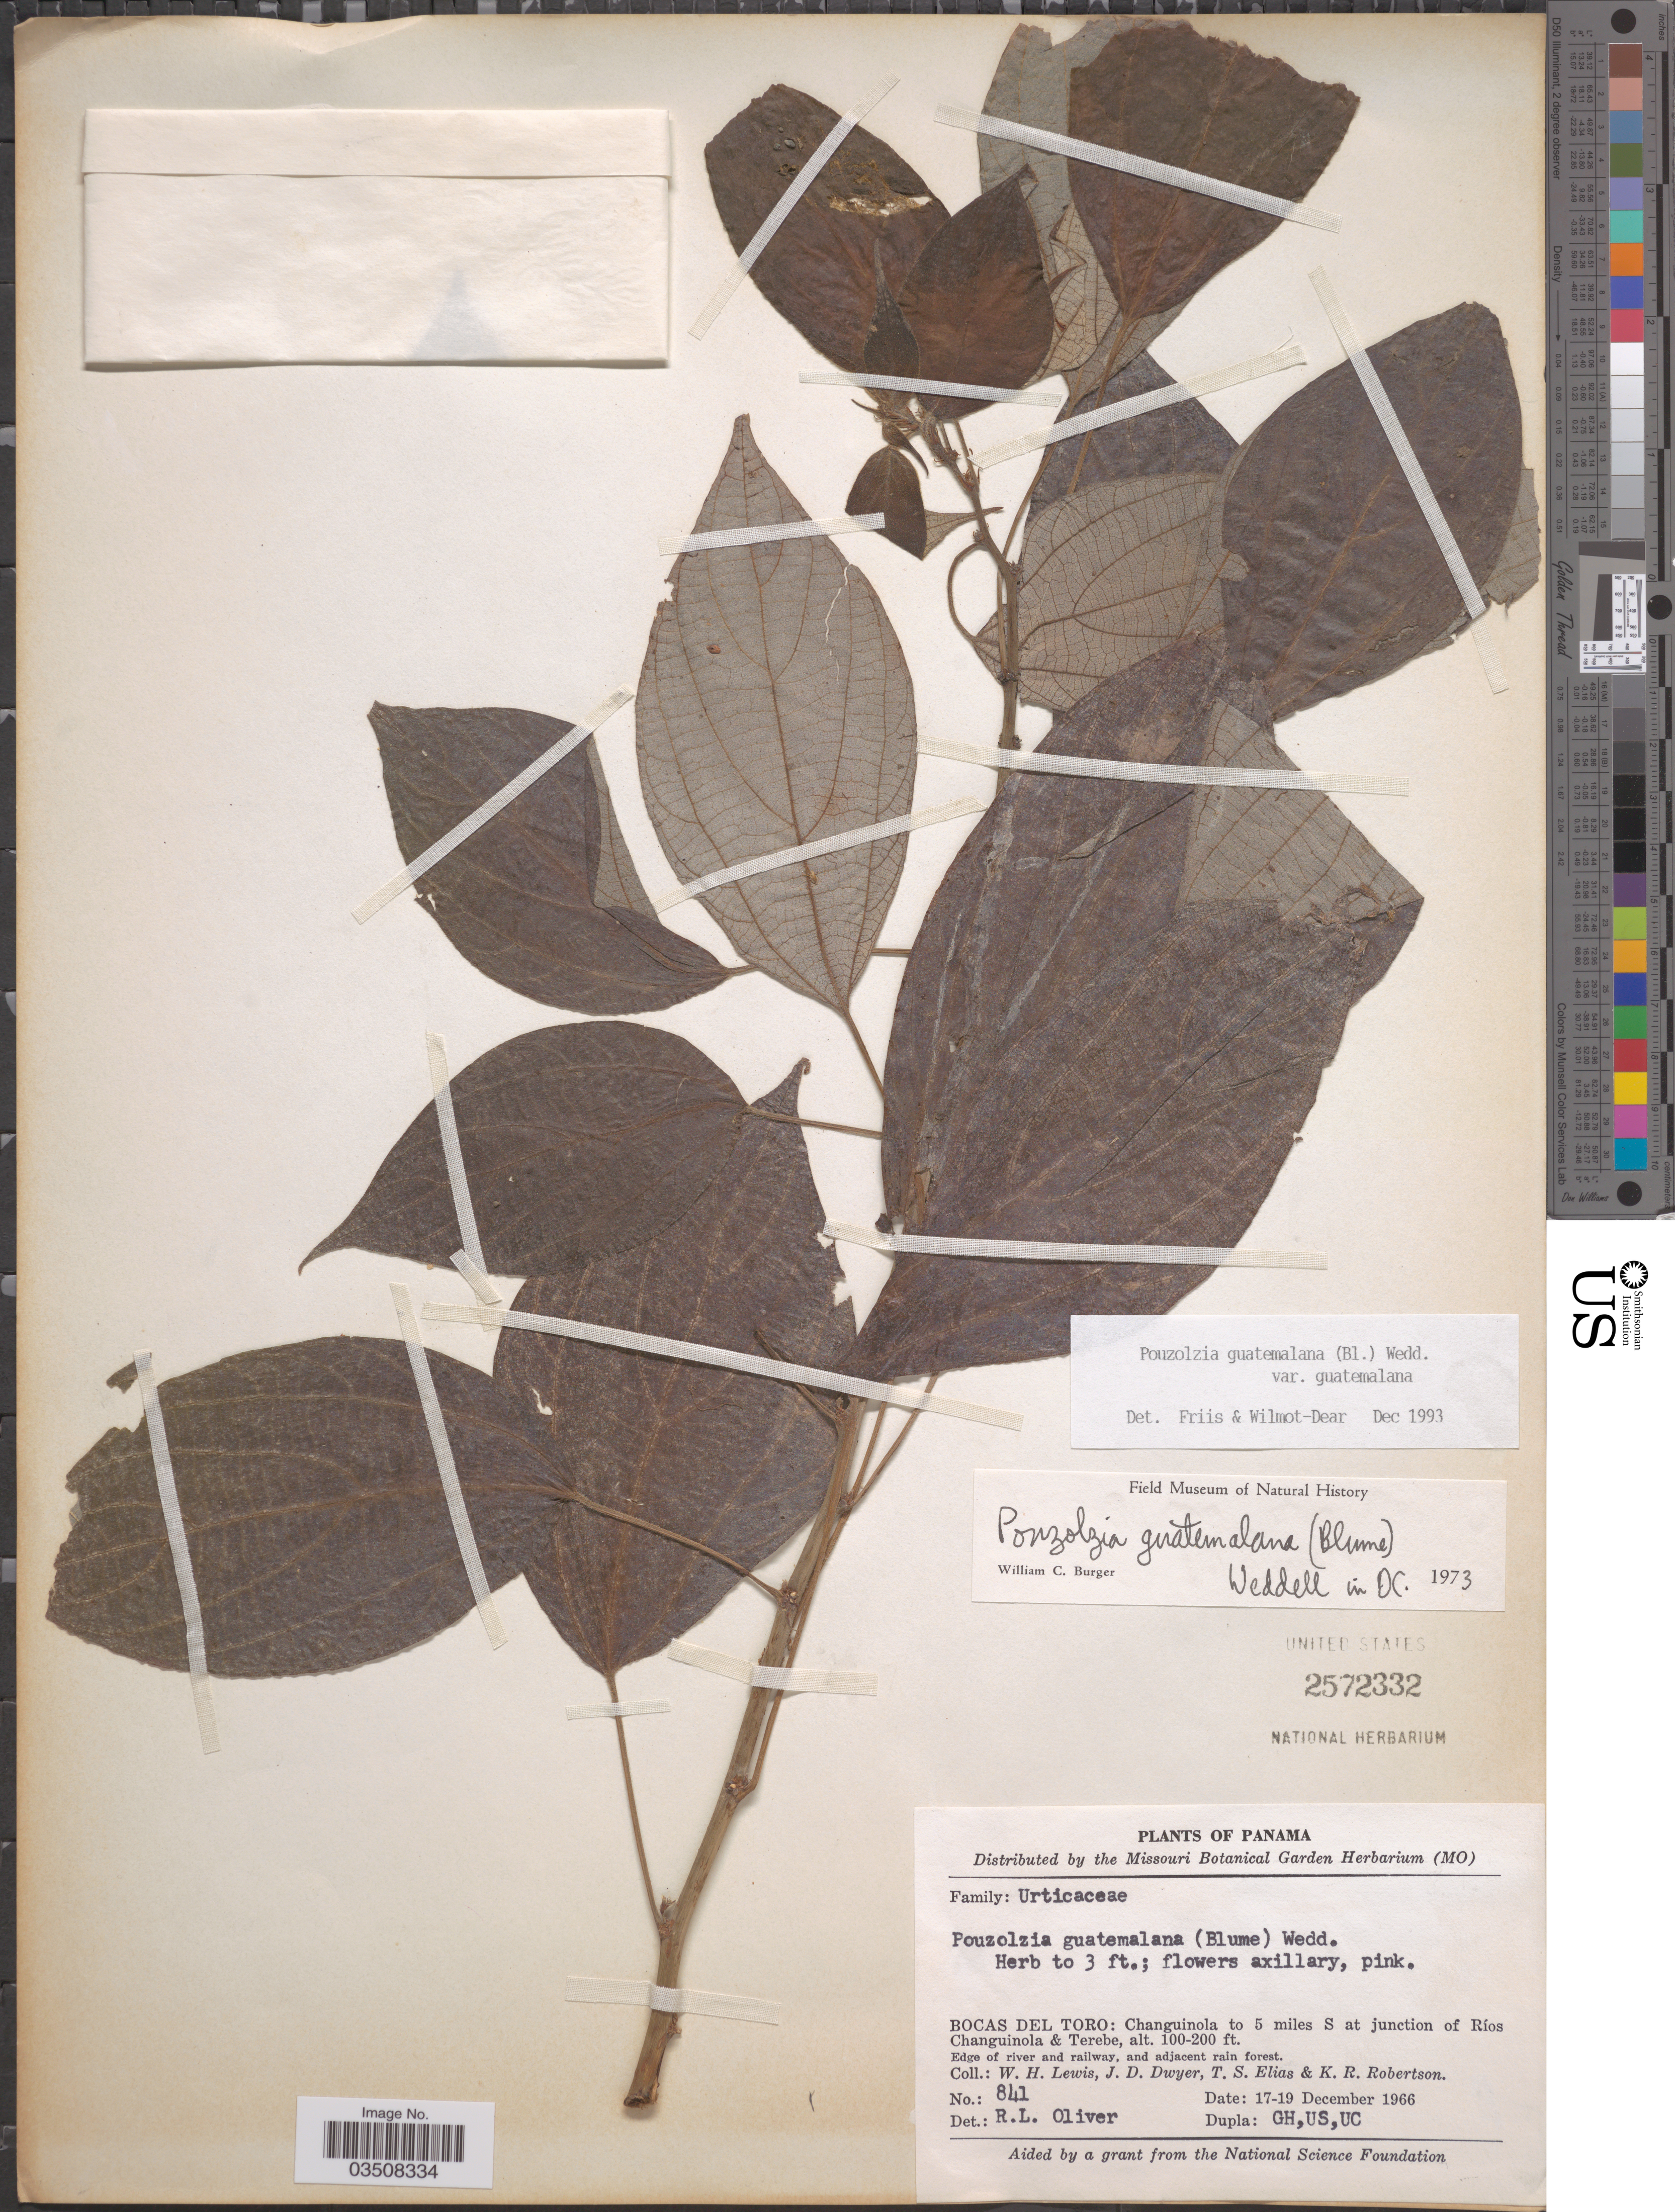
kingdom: Plantae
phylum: Tracheophyta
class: Magnoliopsida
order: Rosales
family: Urticaceae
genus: Pouzolzia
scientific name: Pouzolzia guatemalana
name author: (Blume) Wedd.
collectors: W. H. Lewis, J. D. Dwyer, T. S. Elias & K. Robertson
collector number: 841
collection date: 1966-12-17/1966-12-19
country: Panama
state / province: Bocas del Toro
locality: Changuinola to 5 miles S at junction of Ríos Changuinola & Terebe.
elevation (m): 30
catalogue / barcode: US 2572332